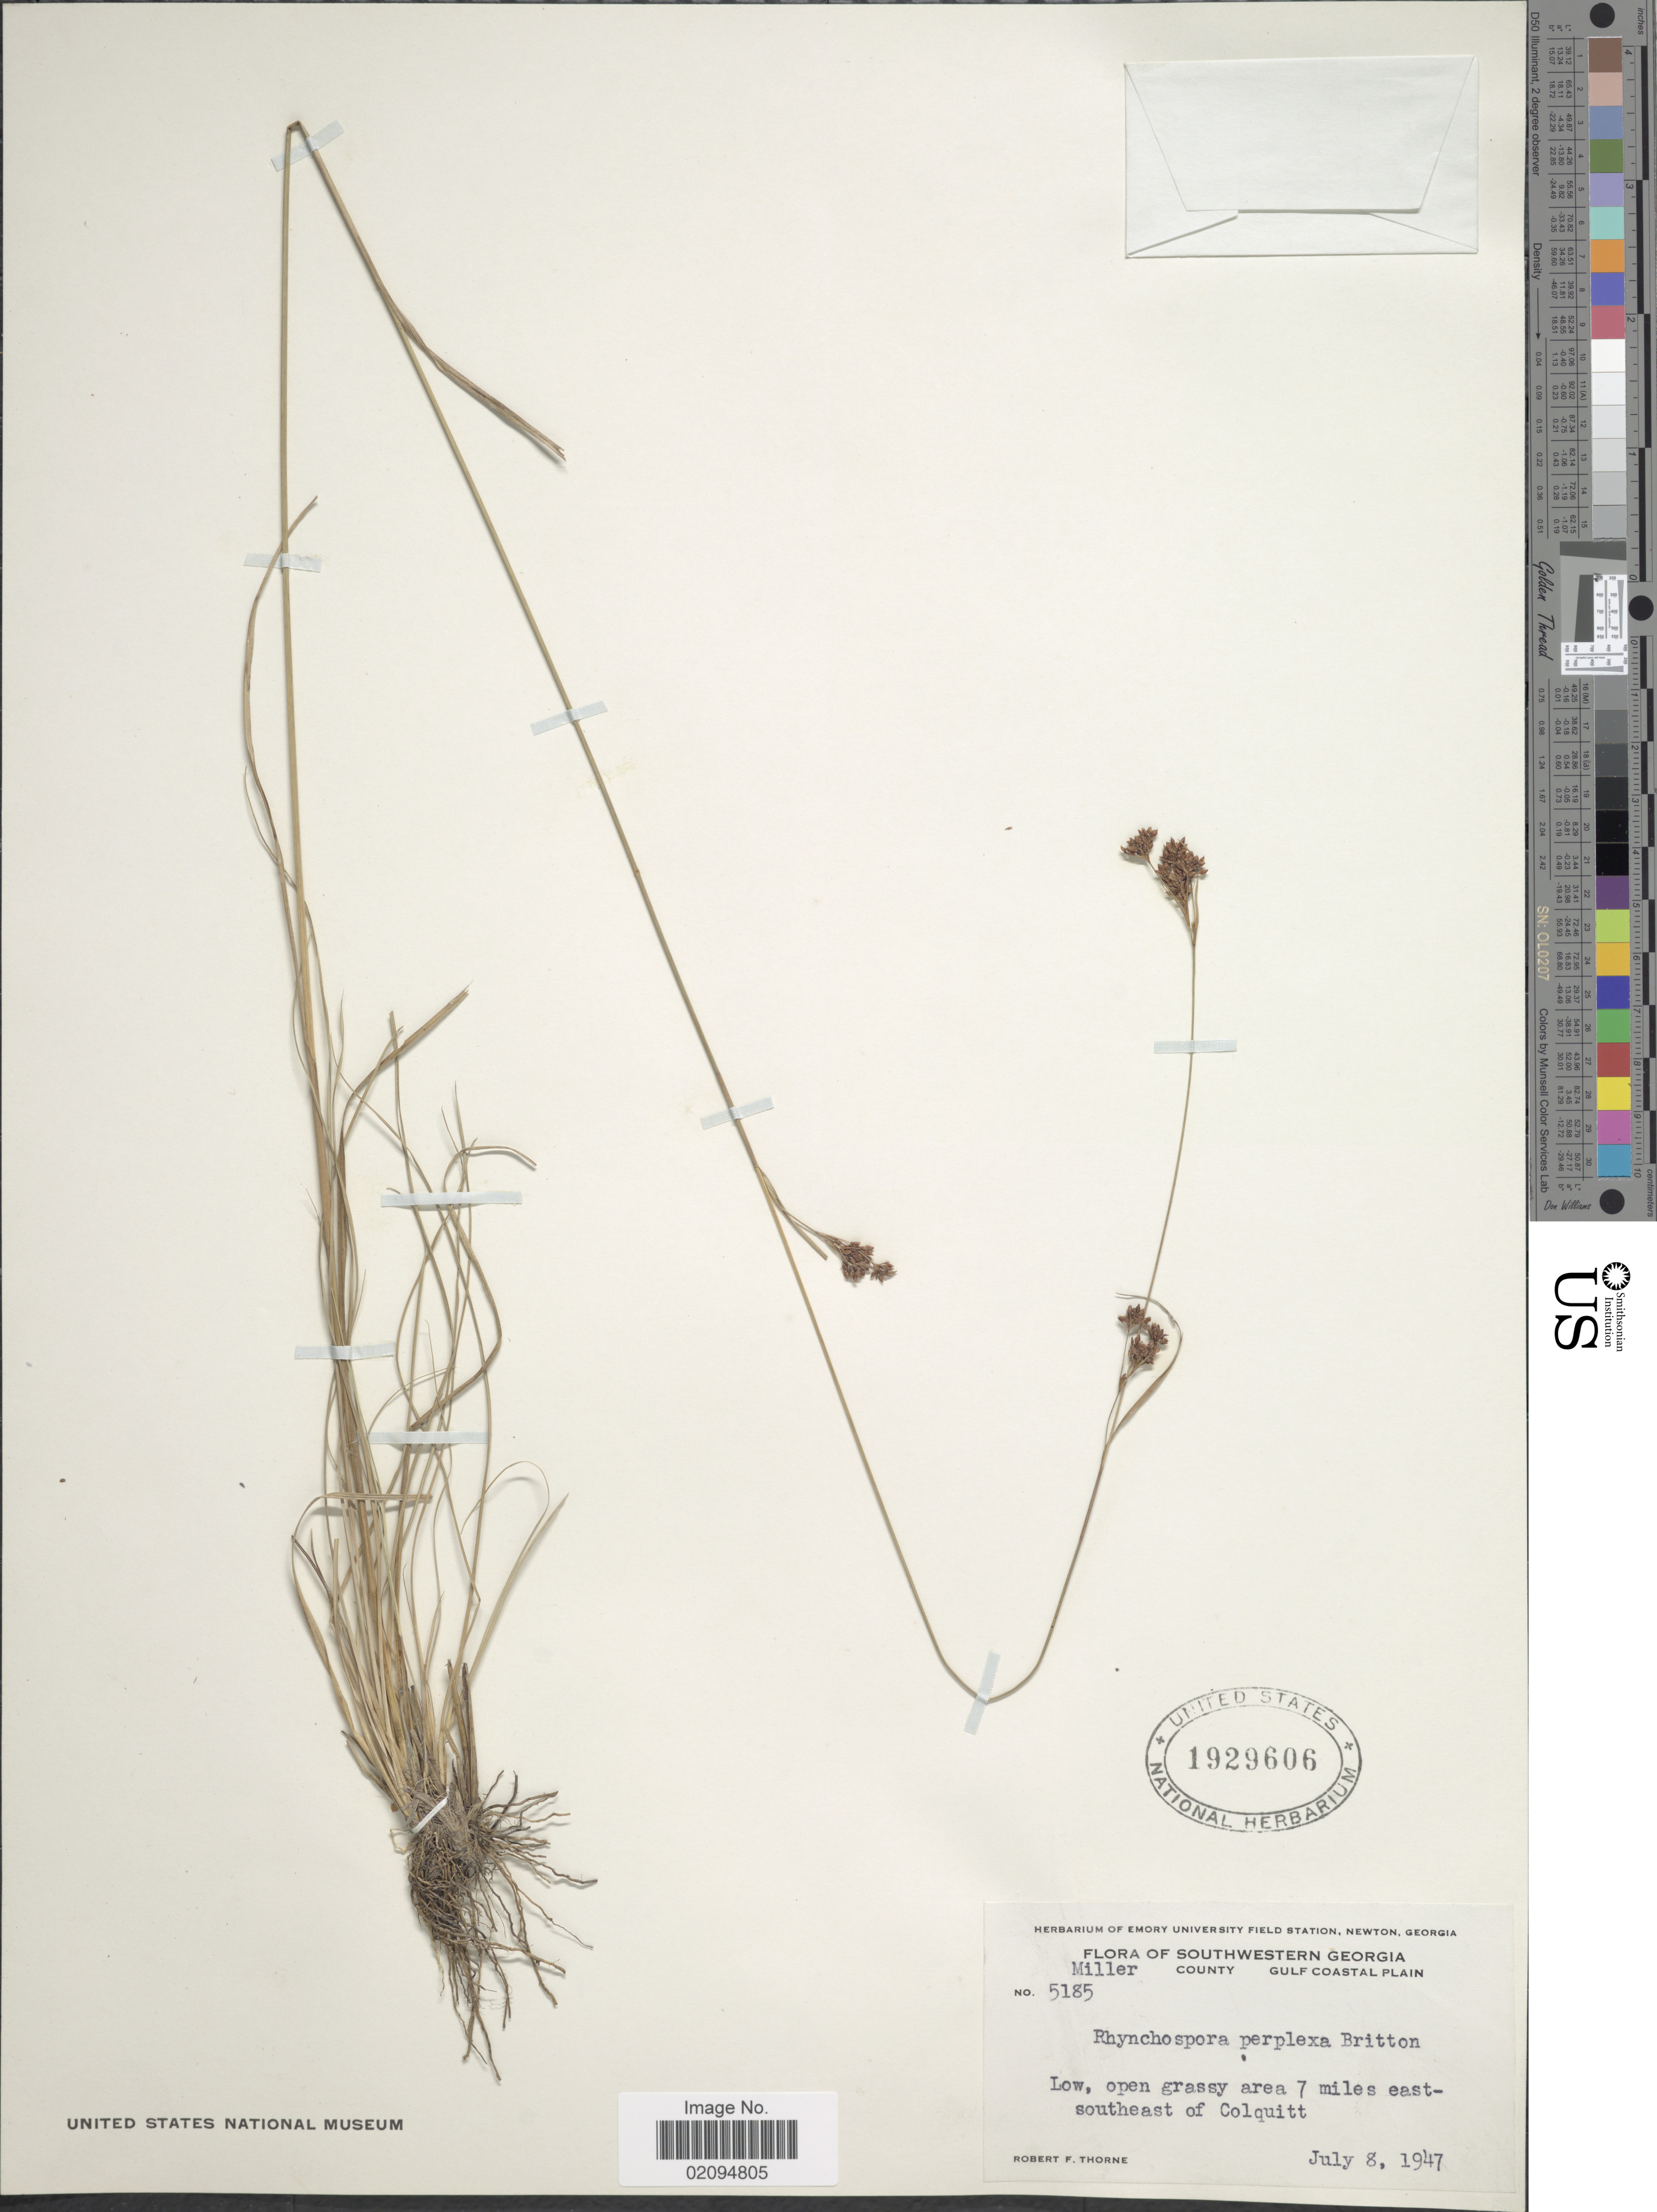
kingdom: Plantae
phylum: Tracheophyta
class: Liliopsida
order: Poales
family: Cyperaceae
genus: Rhynchospora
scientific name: Rhynchospora perplexa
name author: Britton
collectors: R. F. Thorne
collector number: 5185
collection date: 1947-07-08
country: United States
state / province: Georgia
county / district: Miller Co.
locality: Southwestern Georgia. Gulf Coastal Plain. Area 7 miles east-southeast of Colquitt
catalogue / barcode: US 1929606